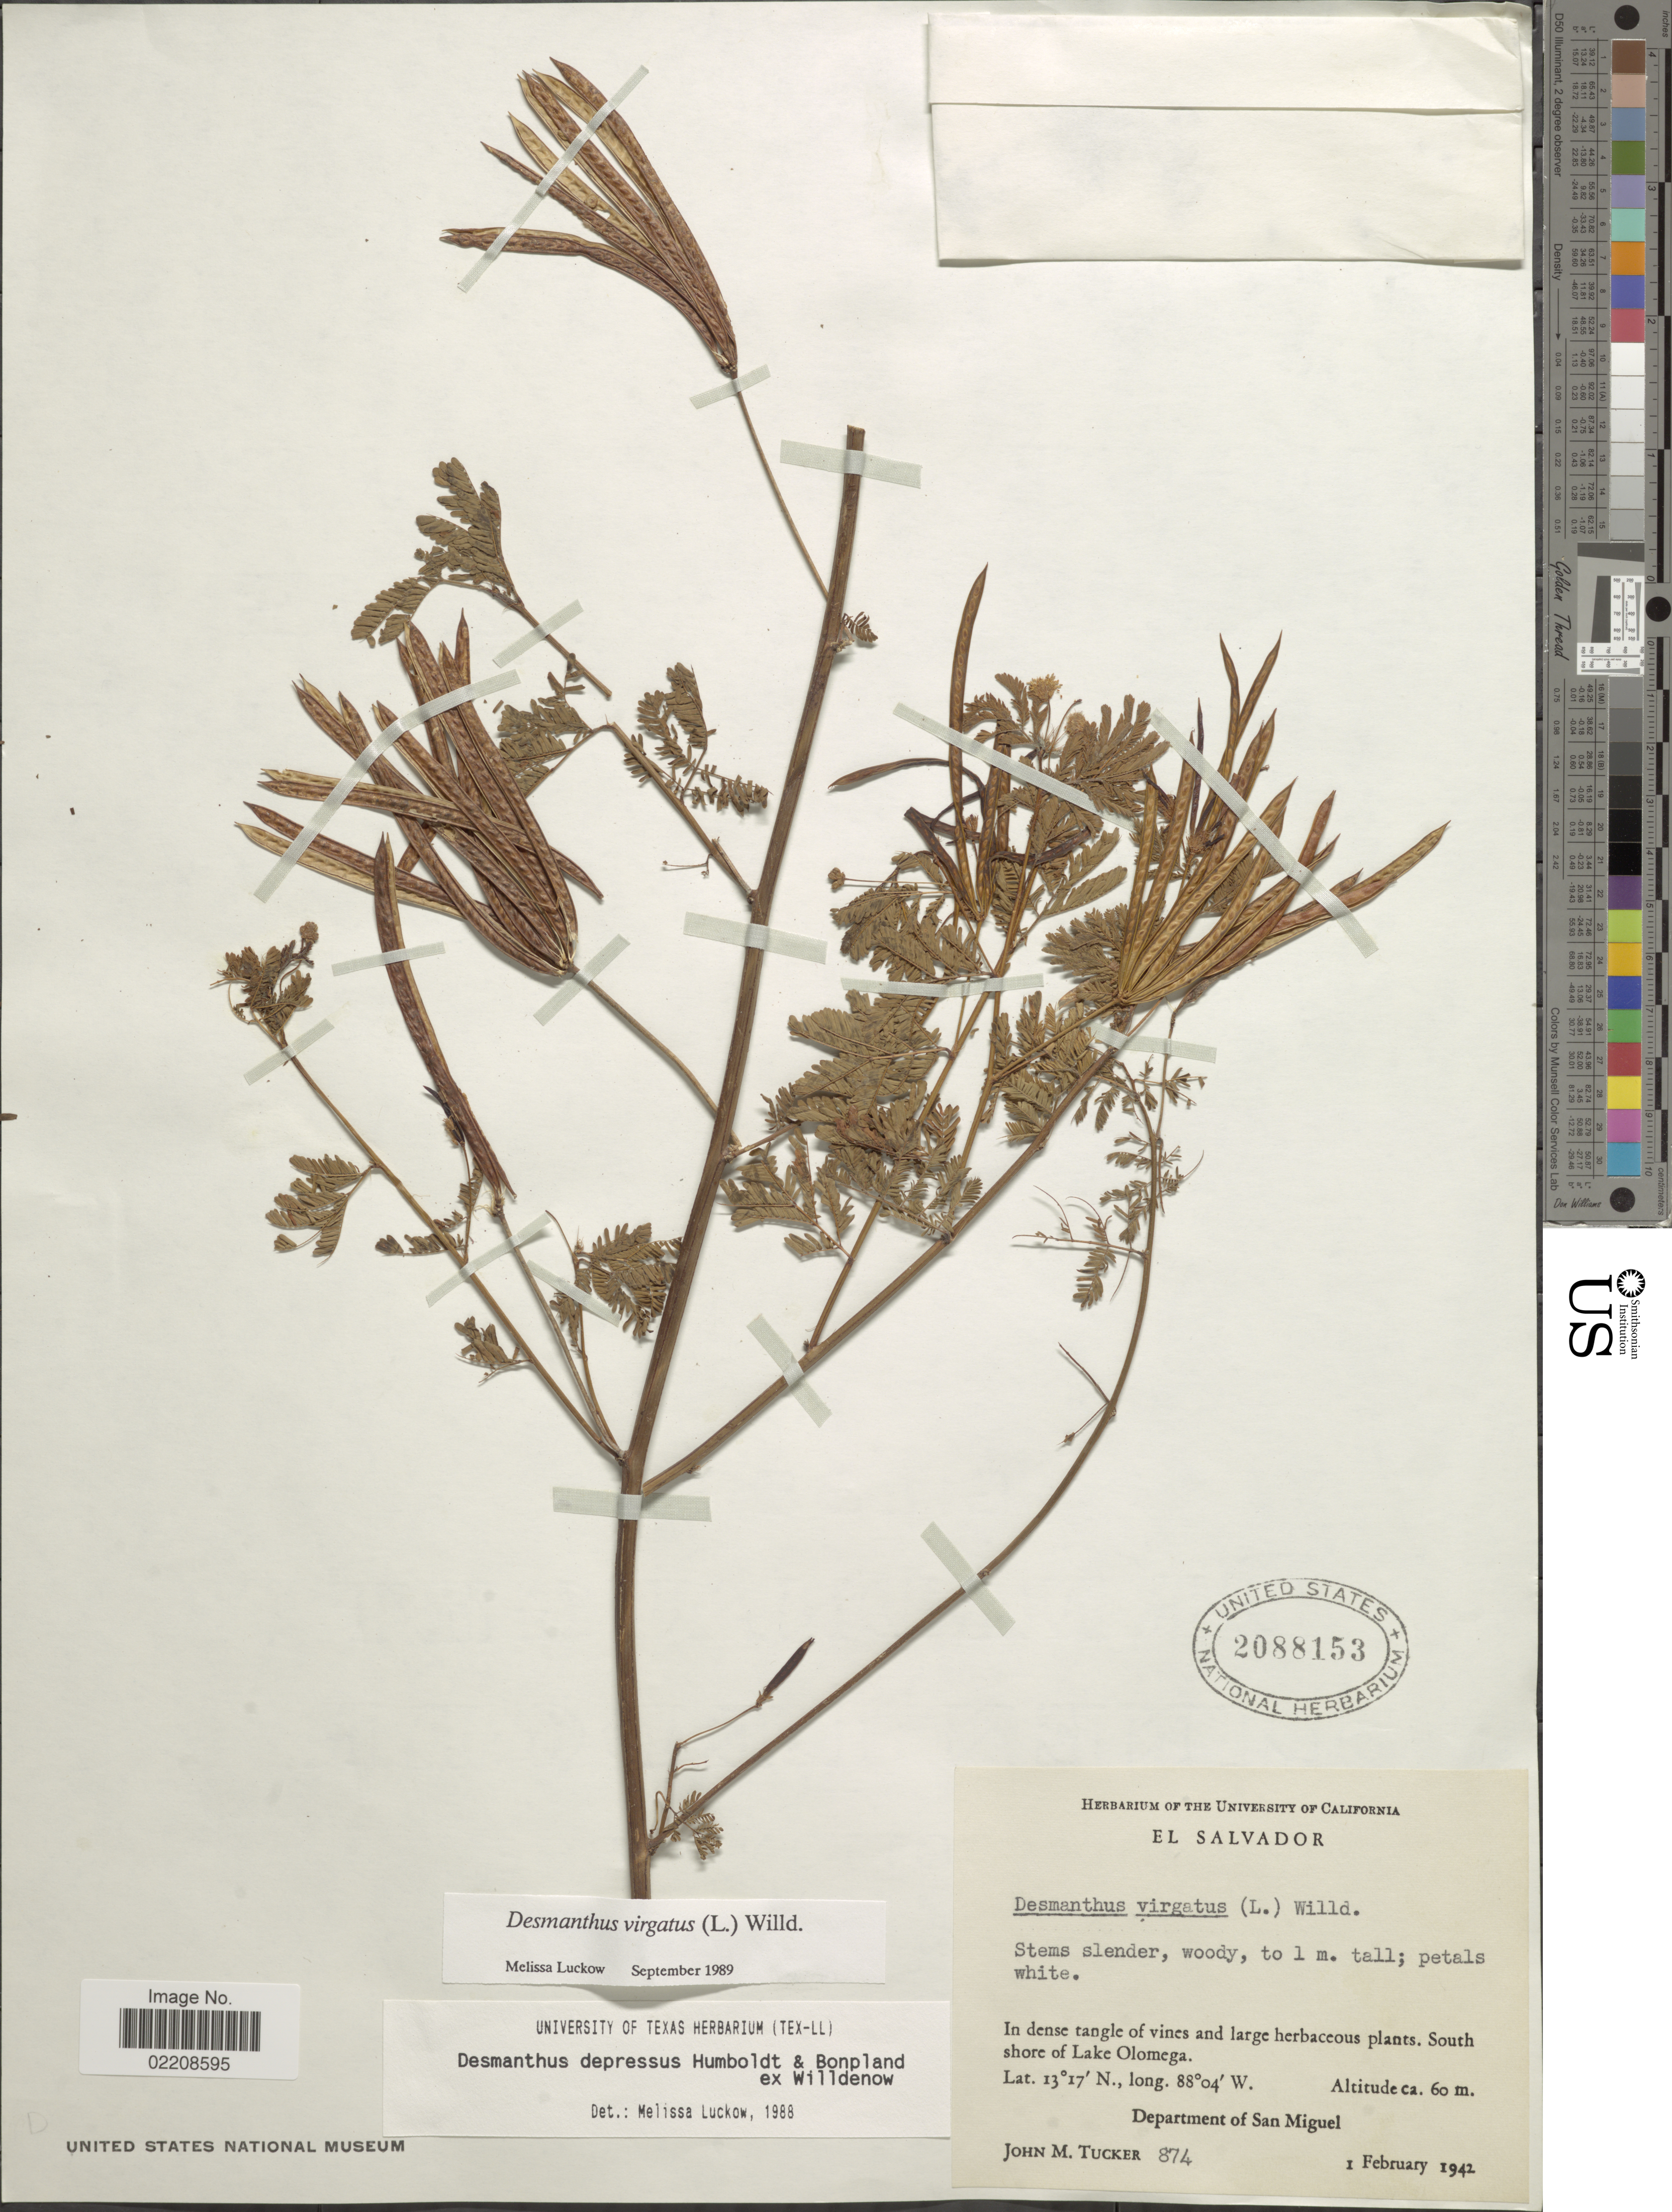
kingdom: Plantae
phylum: Tracheophyta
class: Magnoliopsida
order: Fabales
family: Fabaceae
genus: Desmanthus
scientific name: Desmanthus virgatus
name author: (L.) Willd.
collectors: J. M. Tucker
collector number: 874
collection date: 1942-02-01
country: El Salvador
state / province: San Miguel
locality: South shore of Lake Olomega. Department of San Miguel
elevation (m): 60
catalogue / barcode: US 2088153